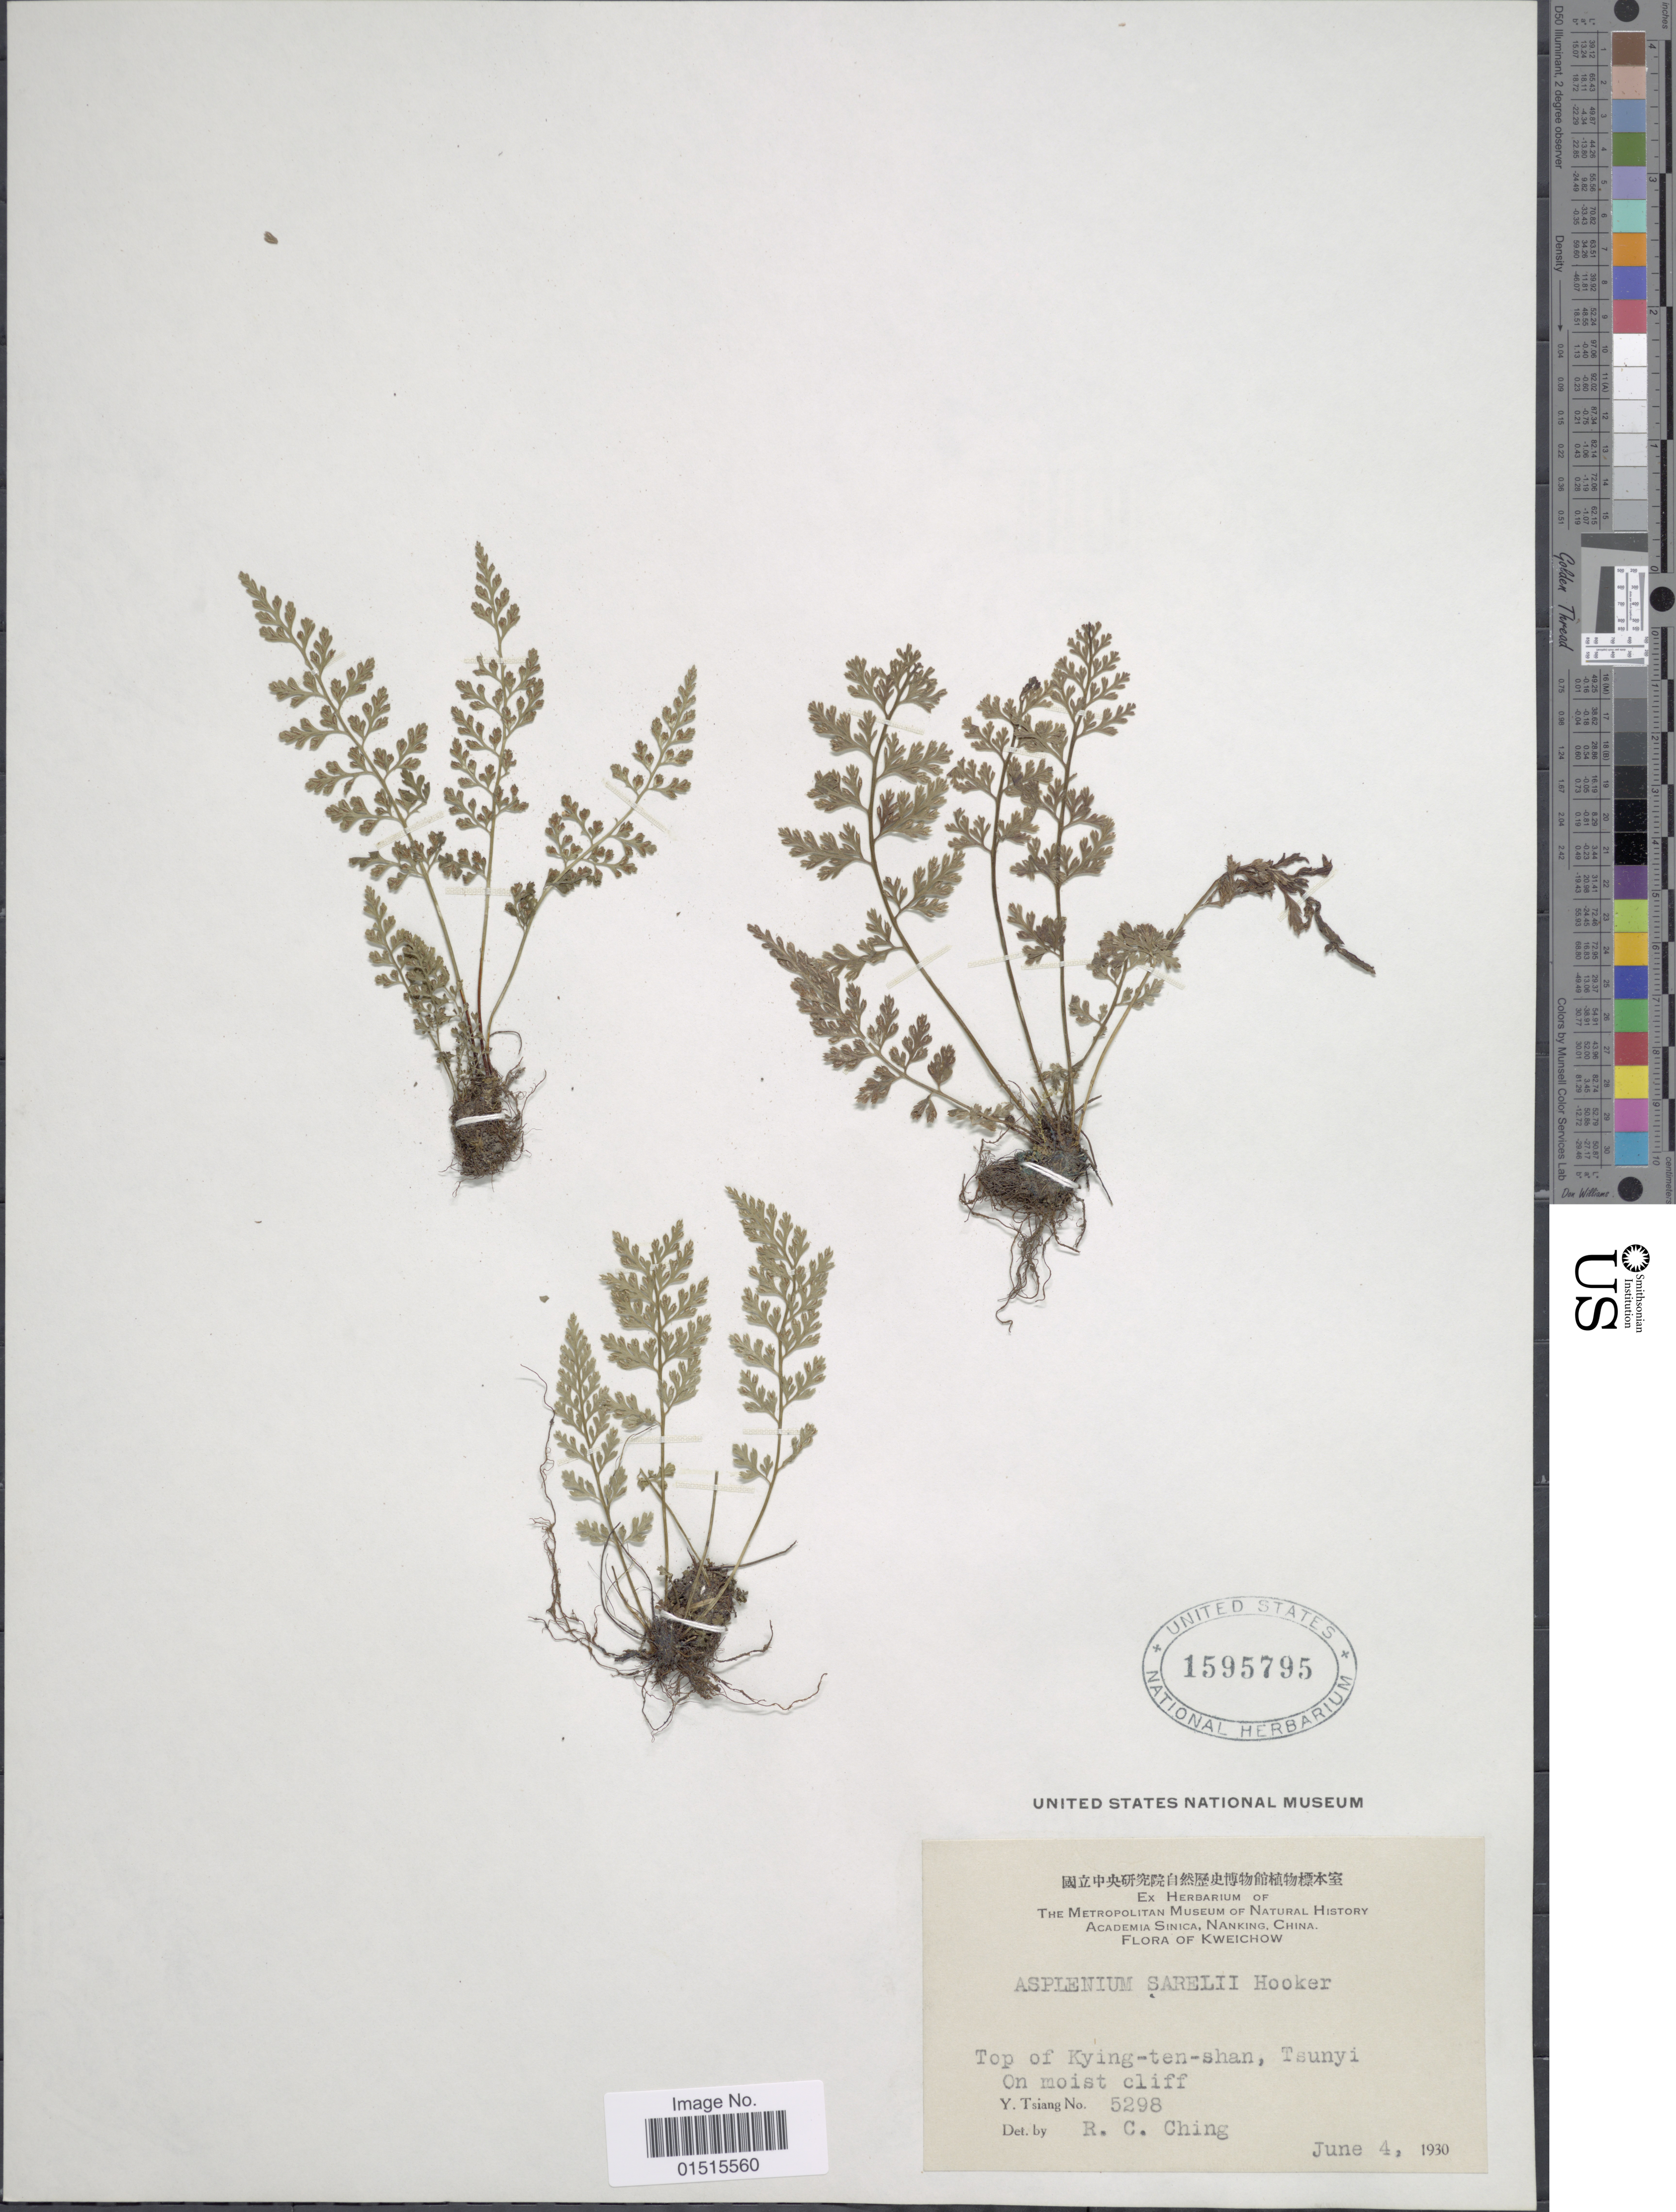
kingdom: Plantae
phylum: Tracheophyta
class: Polypodiopsida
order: Polypodiales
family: Aspleniaceae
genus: Asplenium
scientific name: Asplenium sarelii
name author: Hook.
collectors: R. C. Ching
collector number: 5298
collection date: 1930-06-04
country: China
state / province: Guizhou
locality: Nanking, Kweichow, Top of Kying-ten-shan, Tsunyi, on moist cliff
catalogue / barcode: US 1595795